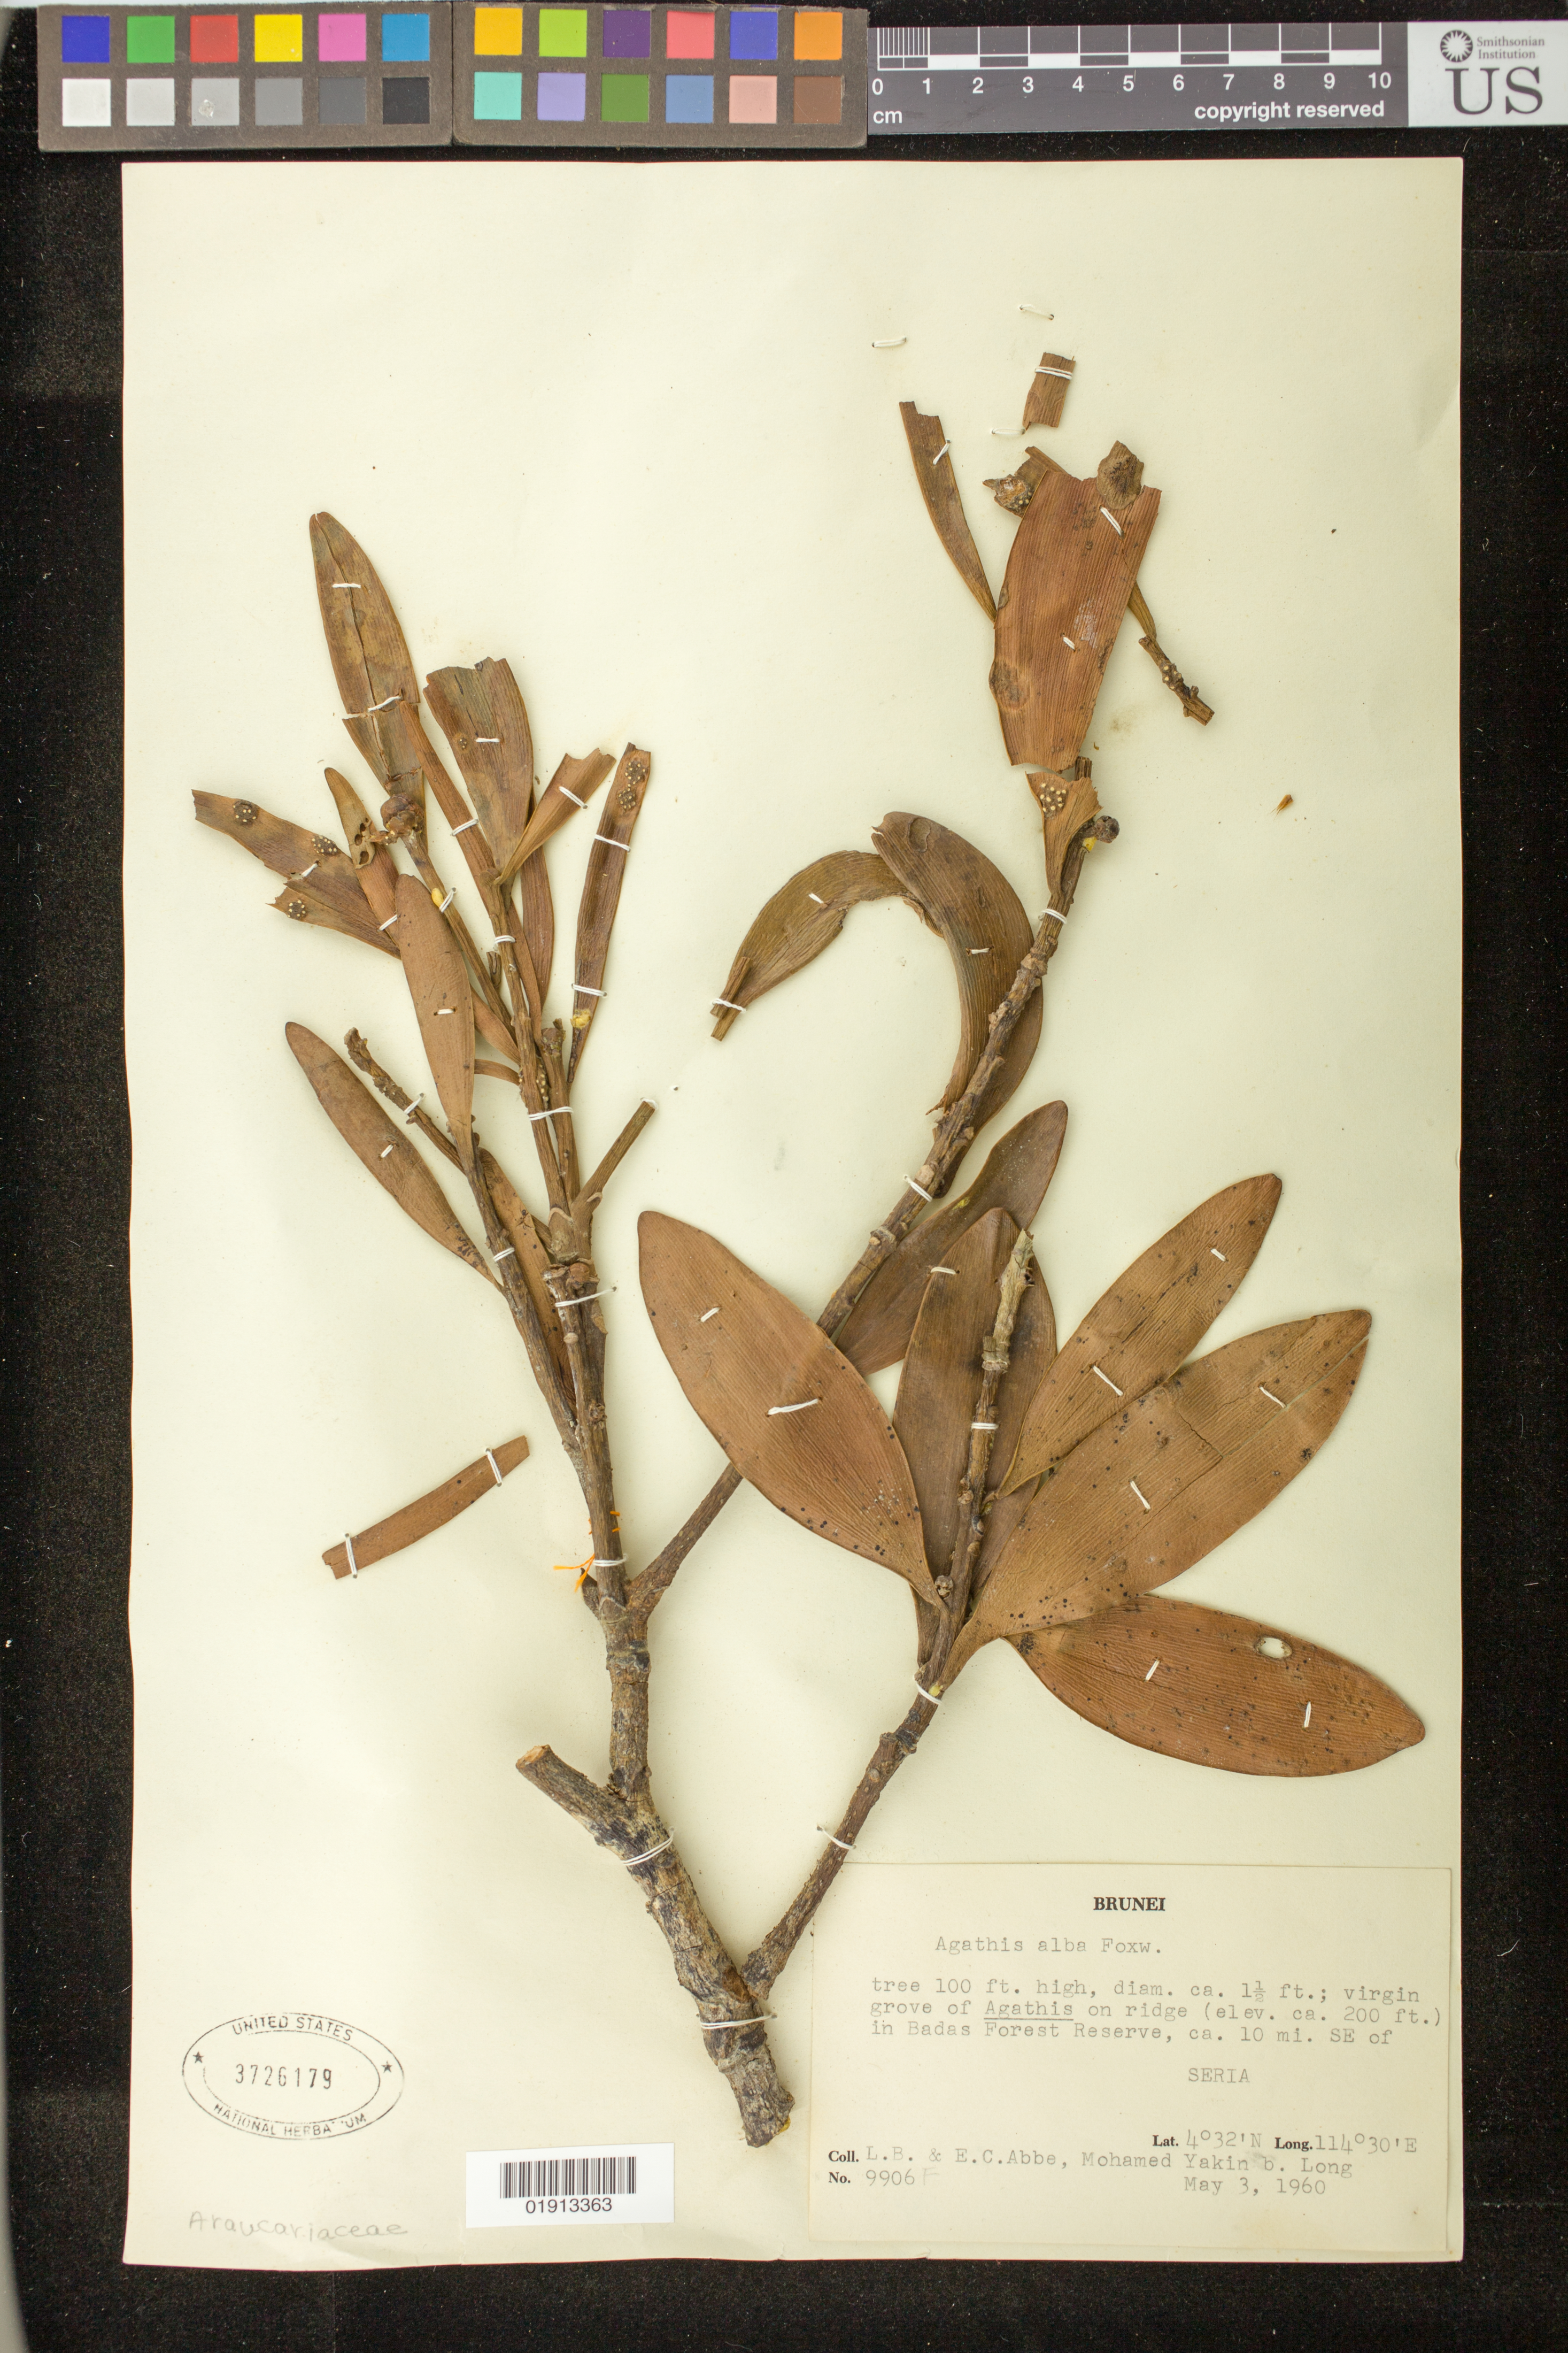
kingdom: Plantae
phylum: Tracheophyta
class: Pinopsida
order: Pinales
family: Araucariaceae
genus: Agathis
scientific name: Agathis alba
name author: (Lam.) Foxw.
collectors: L. B. Abbe, E. C. Abbe & M. Yakin b. Long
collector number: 9906F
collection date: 1960-05-03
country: Brunei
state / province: Belait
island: Borneo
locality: Badas Forest Reserve, ca. 10 mi. SE of Seria.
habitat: Virgin grove of Agathis on ridge.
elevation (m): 61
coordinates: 4 32 N, 114 30 E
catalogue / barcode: US 3726179